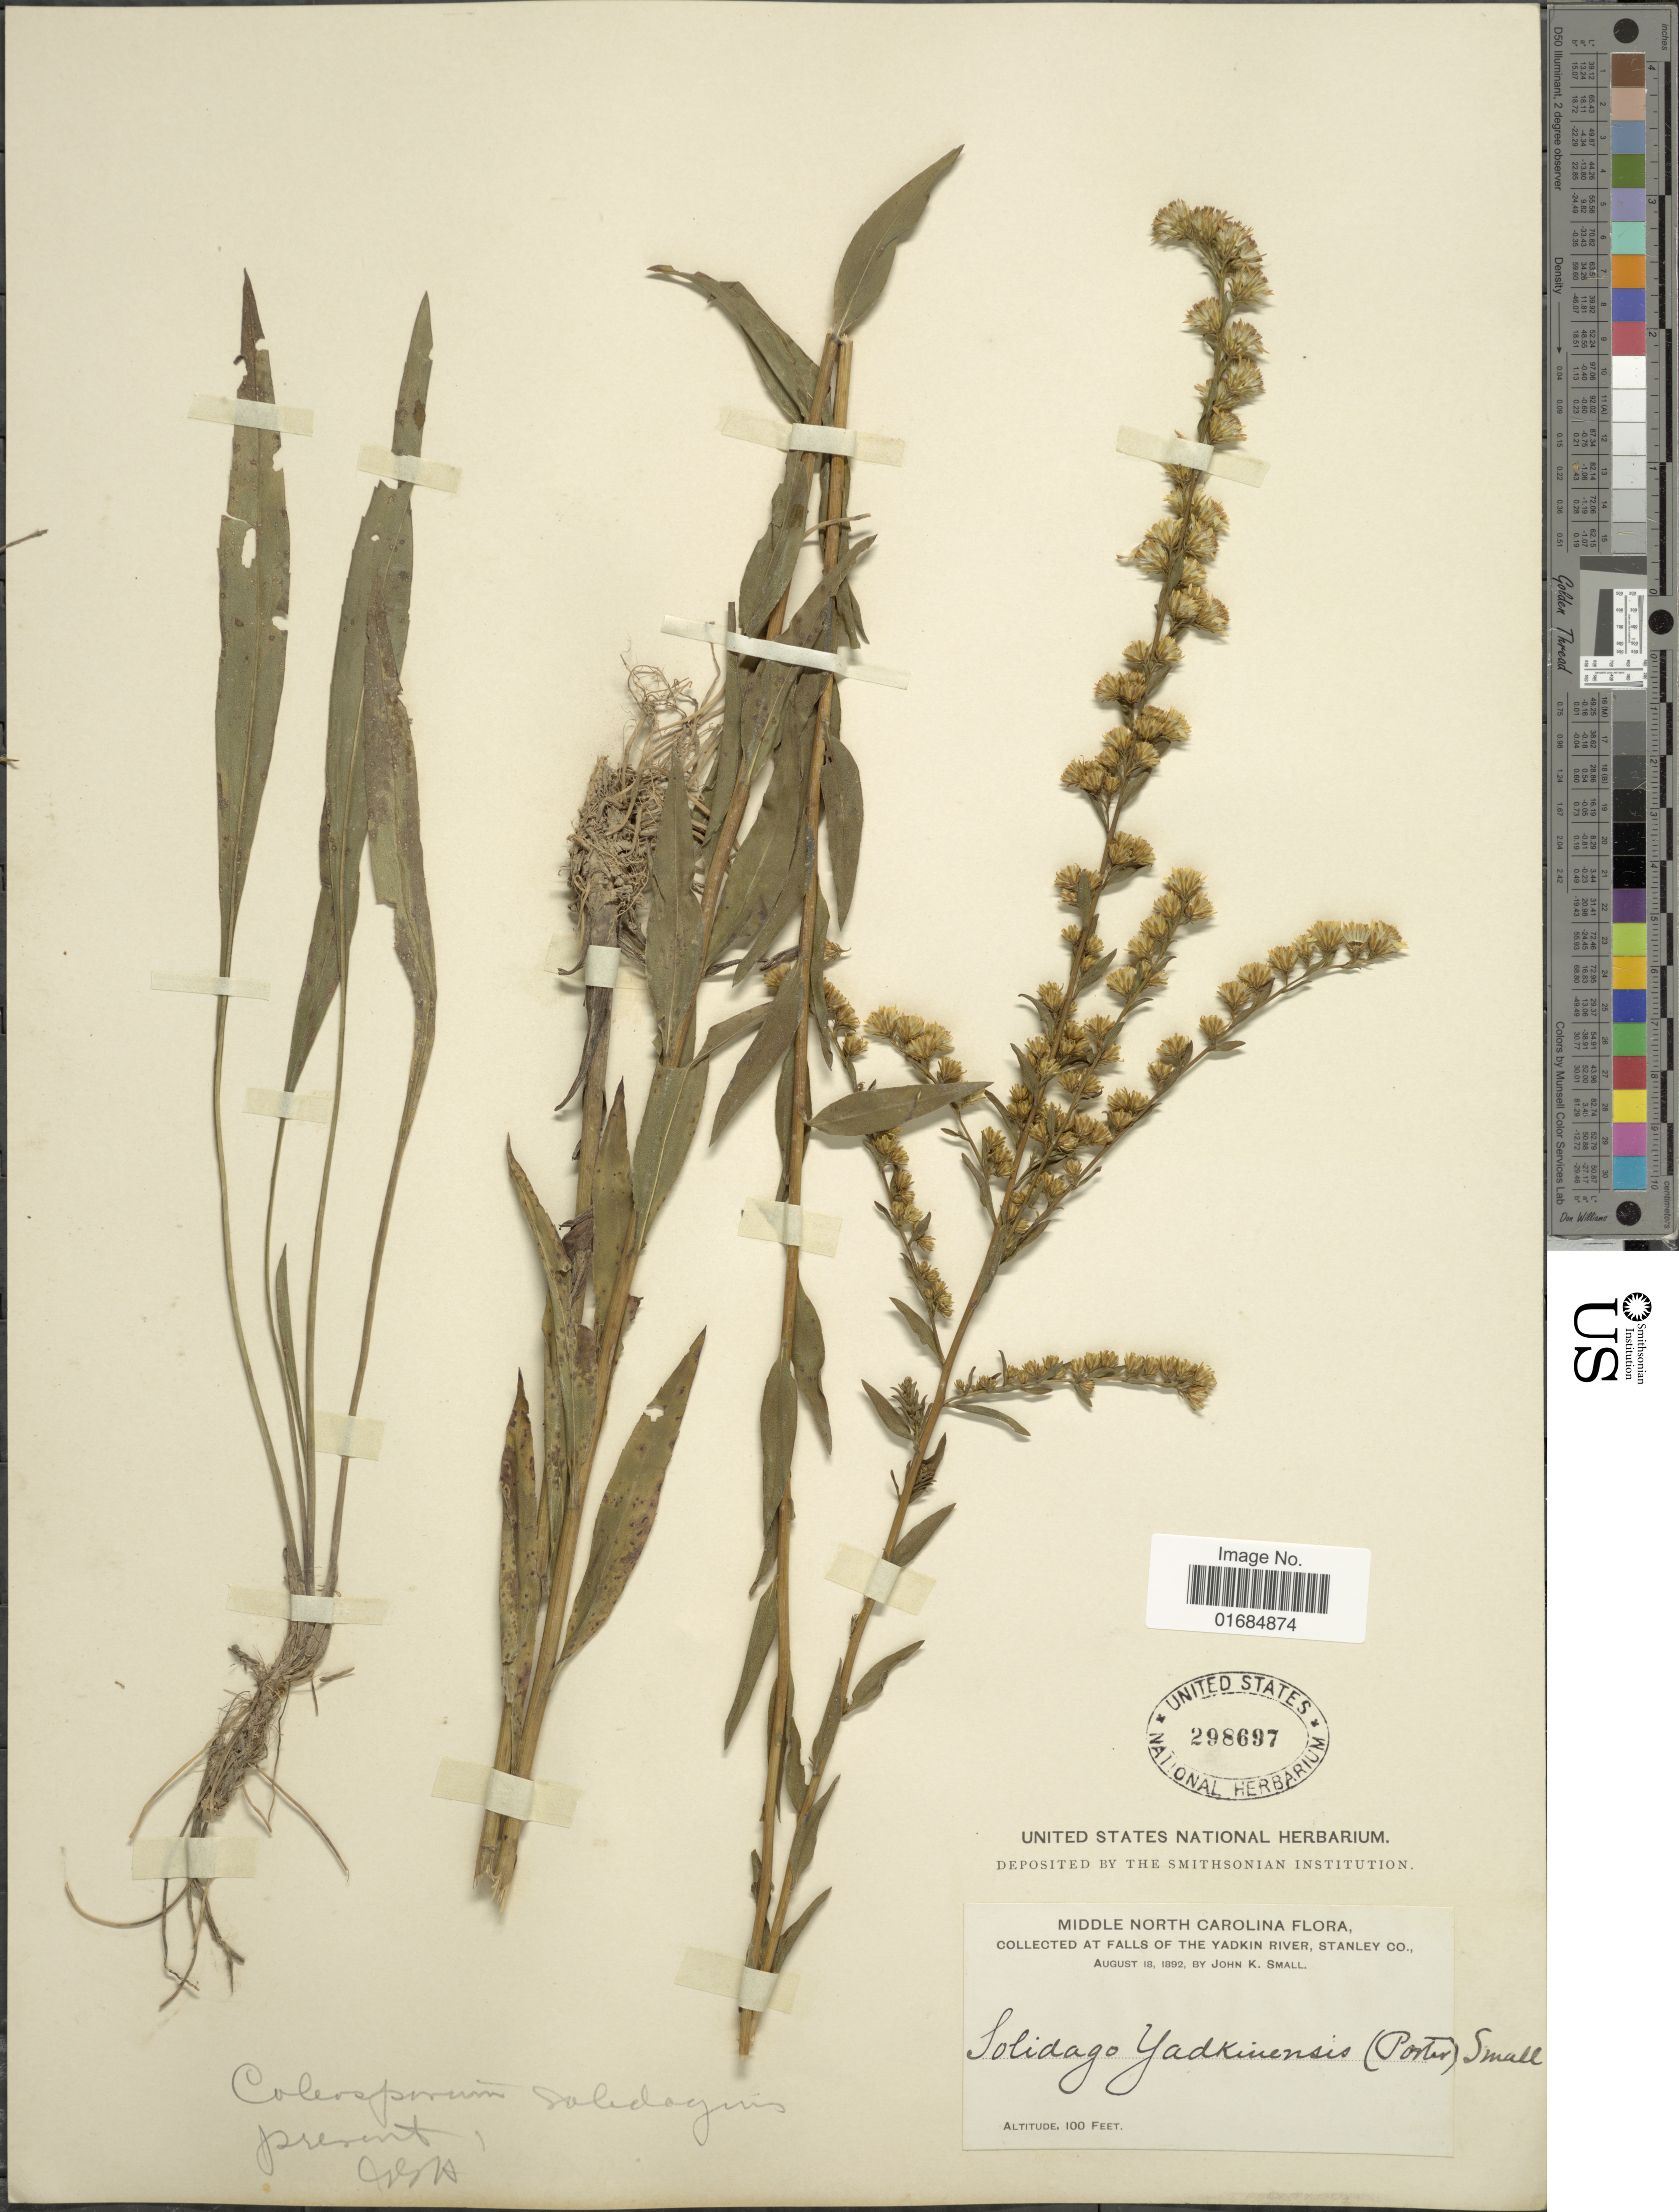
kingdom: Plantae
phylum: Tracheophyta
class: Magnoliopsida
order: Asterales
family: Asteraceae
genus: Solidago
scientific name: Solidago boottii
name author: Hook.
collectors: J. K. Small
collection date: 1892-08-18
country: United States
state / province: North Carolina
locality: Middle North Carolina, at falls of the Yadkin river, Stanley Co..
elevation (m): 30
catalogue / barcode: US 298697